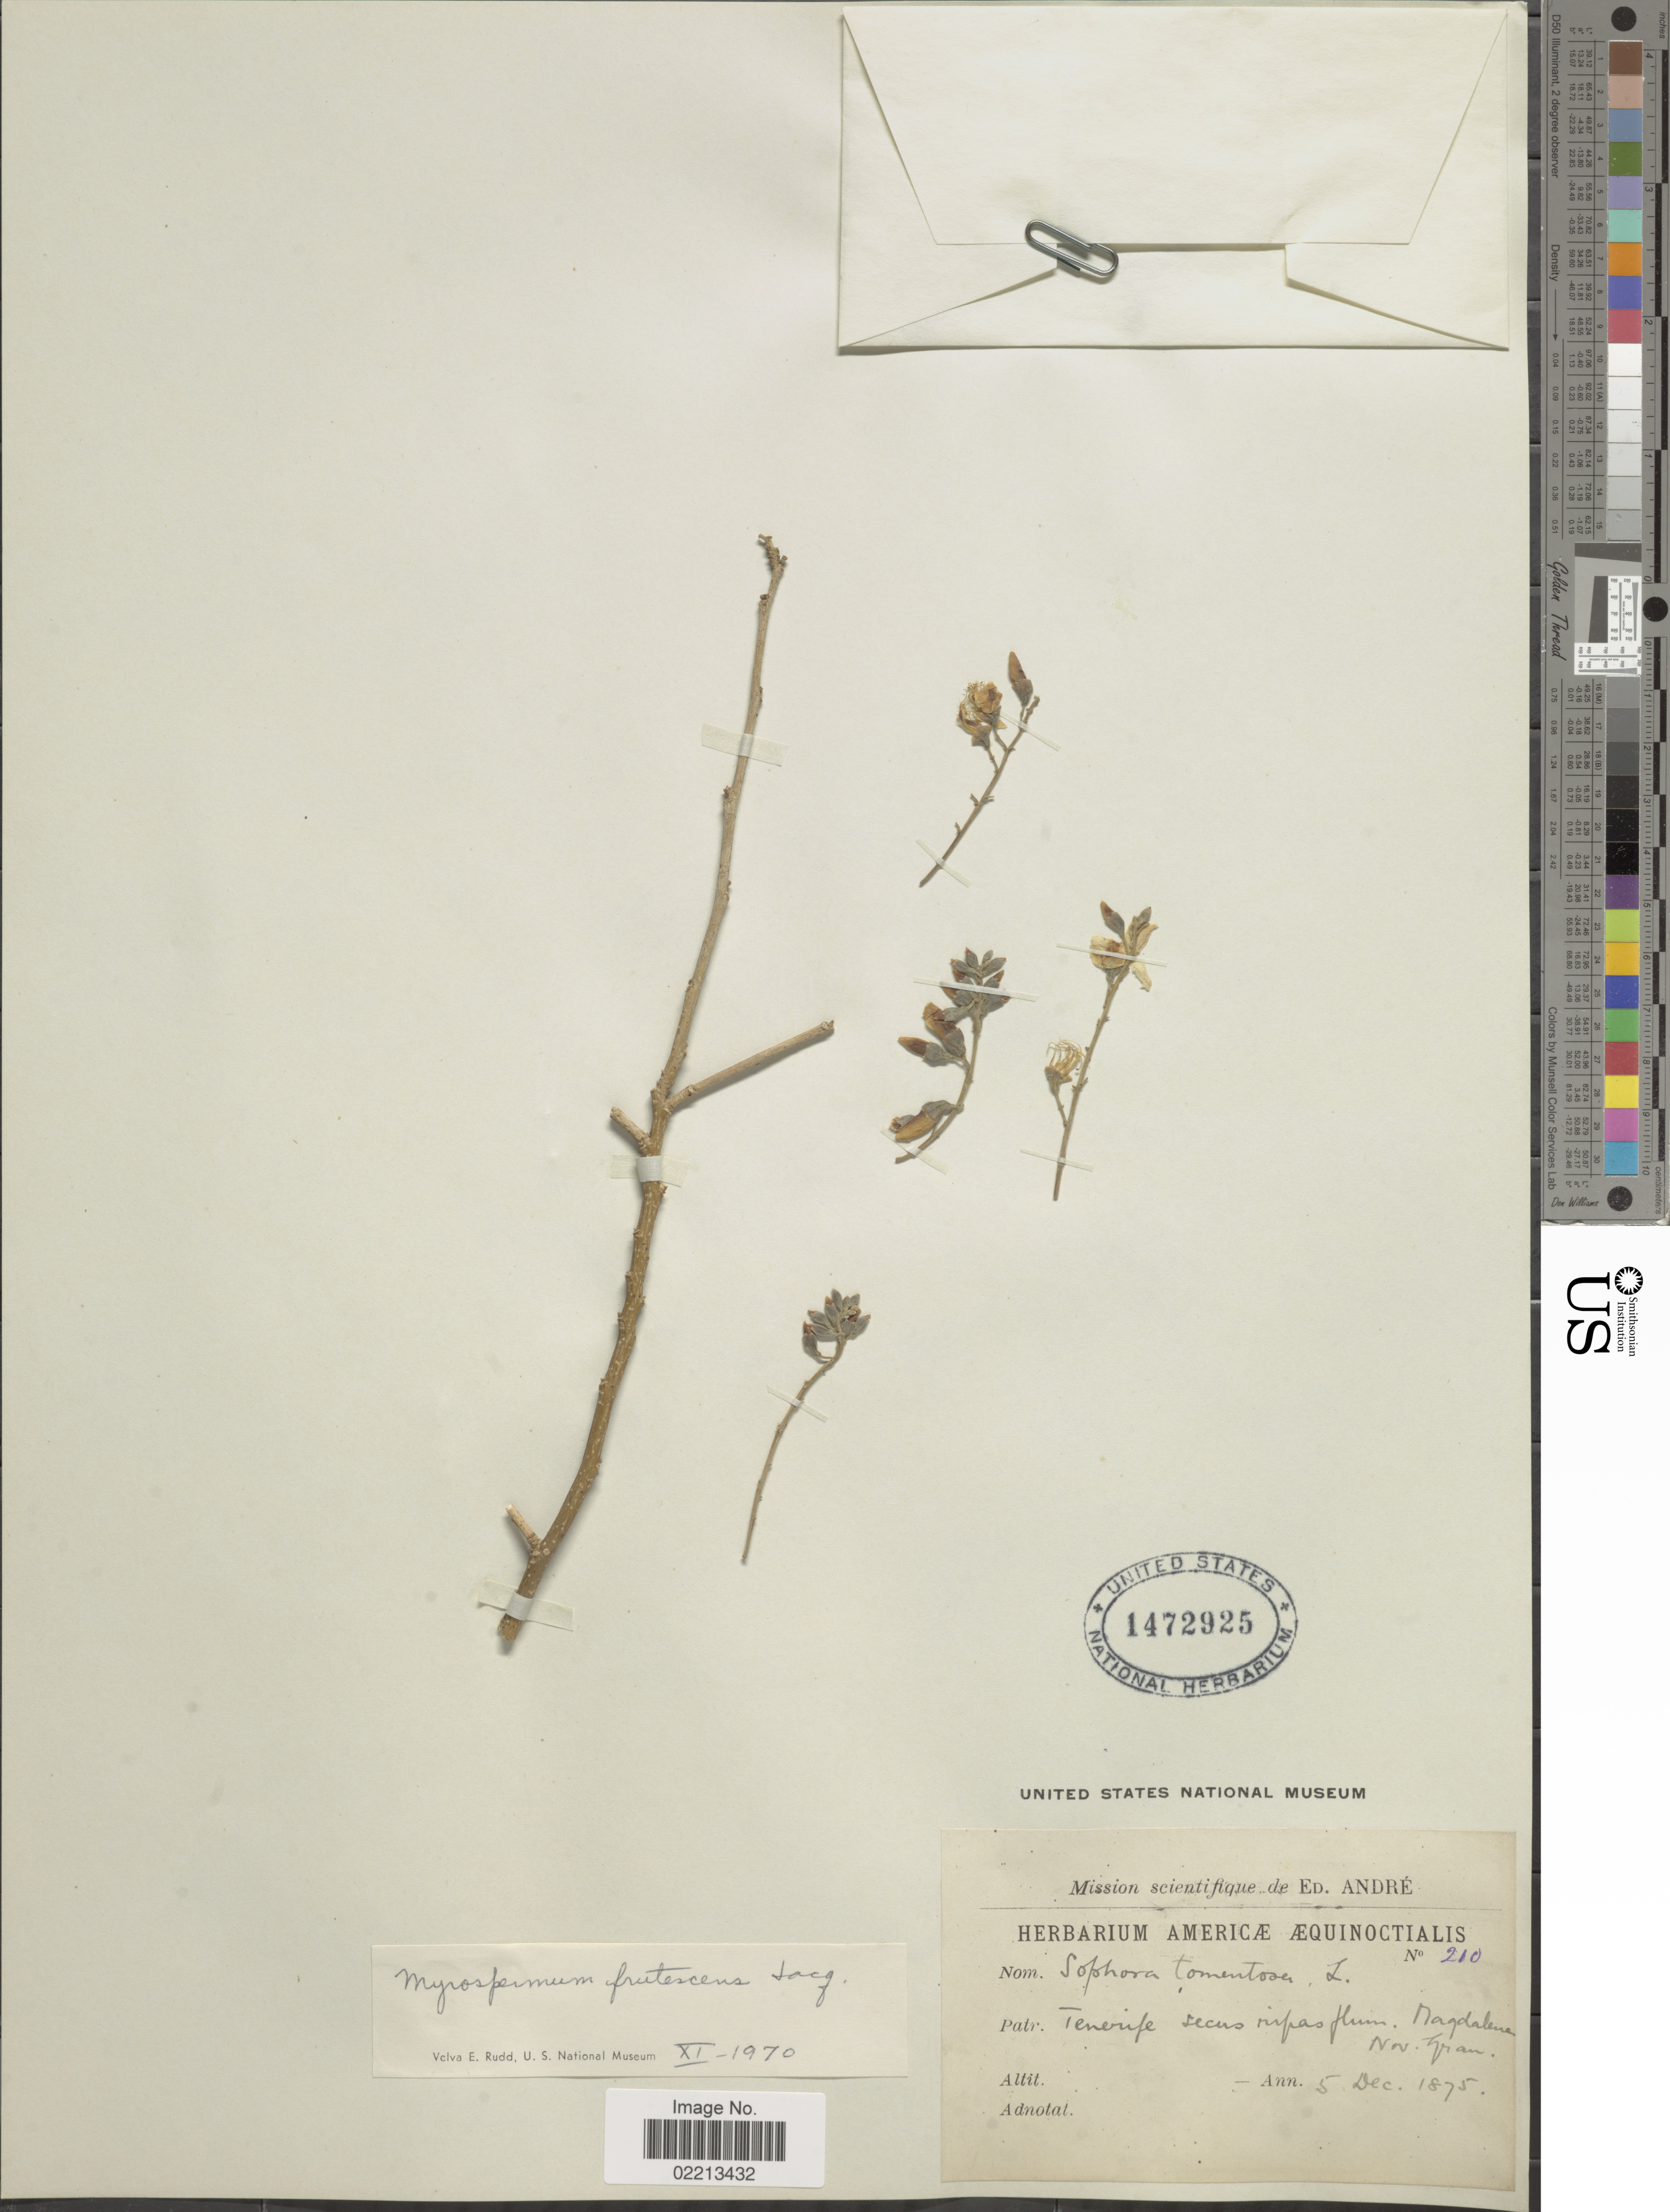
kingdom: Plantae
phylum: Tracheophyta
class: Magnoliopsida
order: Fabales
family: Fabaceae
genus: Myrospermum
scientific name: Myrospermum frutescens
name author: Jacq.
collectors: É. F. André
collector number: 210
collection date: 1875-12-05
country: Spain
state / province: Canarias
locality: Tenerife secus rifas flum. Magdalena NN. Gran [unsure placement]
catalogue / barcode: US 1472925